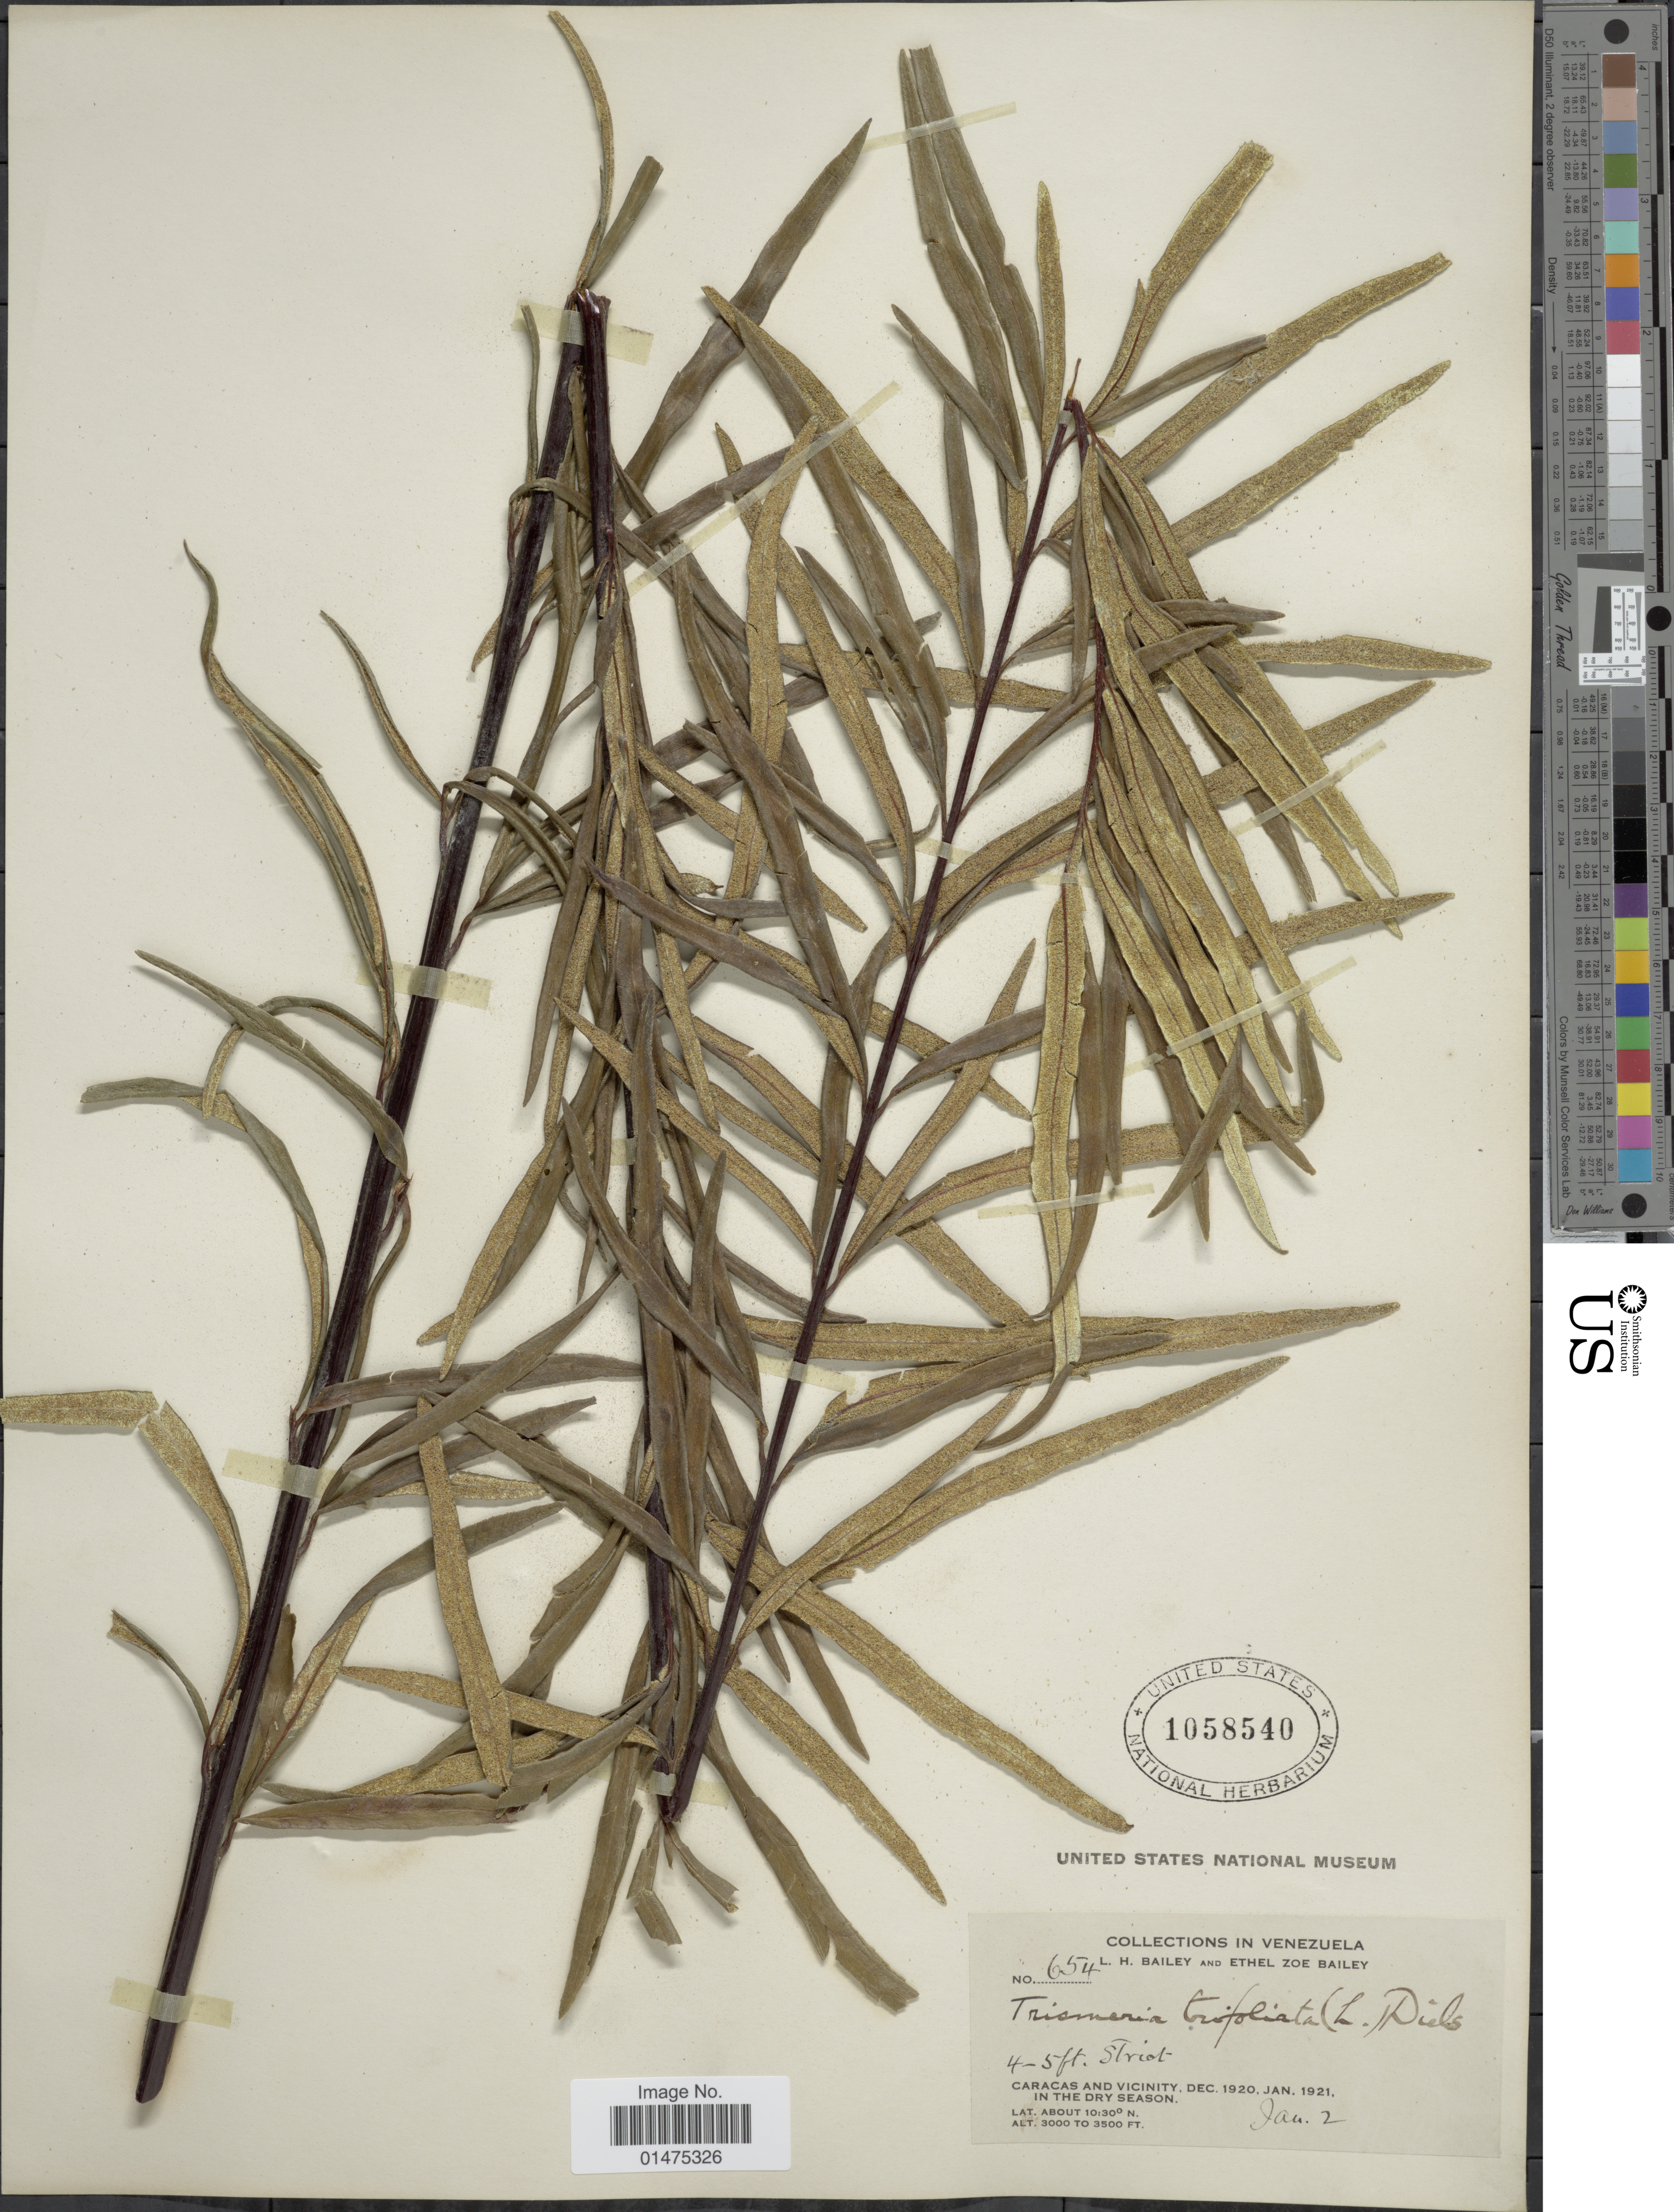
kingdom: Plantae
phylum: Tracheophyta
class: Polypodiopsida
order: Polypodiales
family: Pteridaceae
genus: Pityrogramma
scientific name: Pityrogramma trifoliata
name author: (L.) R.M. Tryon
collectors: L. H. Bailey & E. Z. Bailey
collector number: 654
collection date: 1921-01-02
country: Venezuela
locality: Caracas and Vicinity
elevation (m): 914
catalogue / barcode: US 1058540